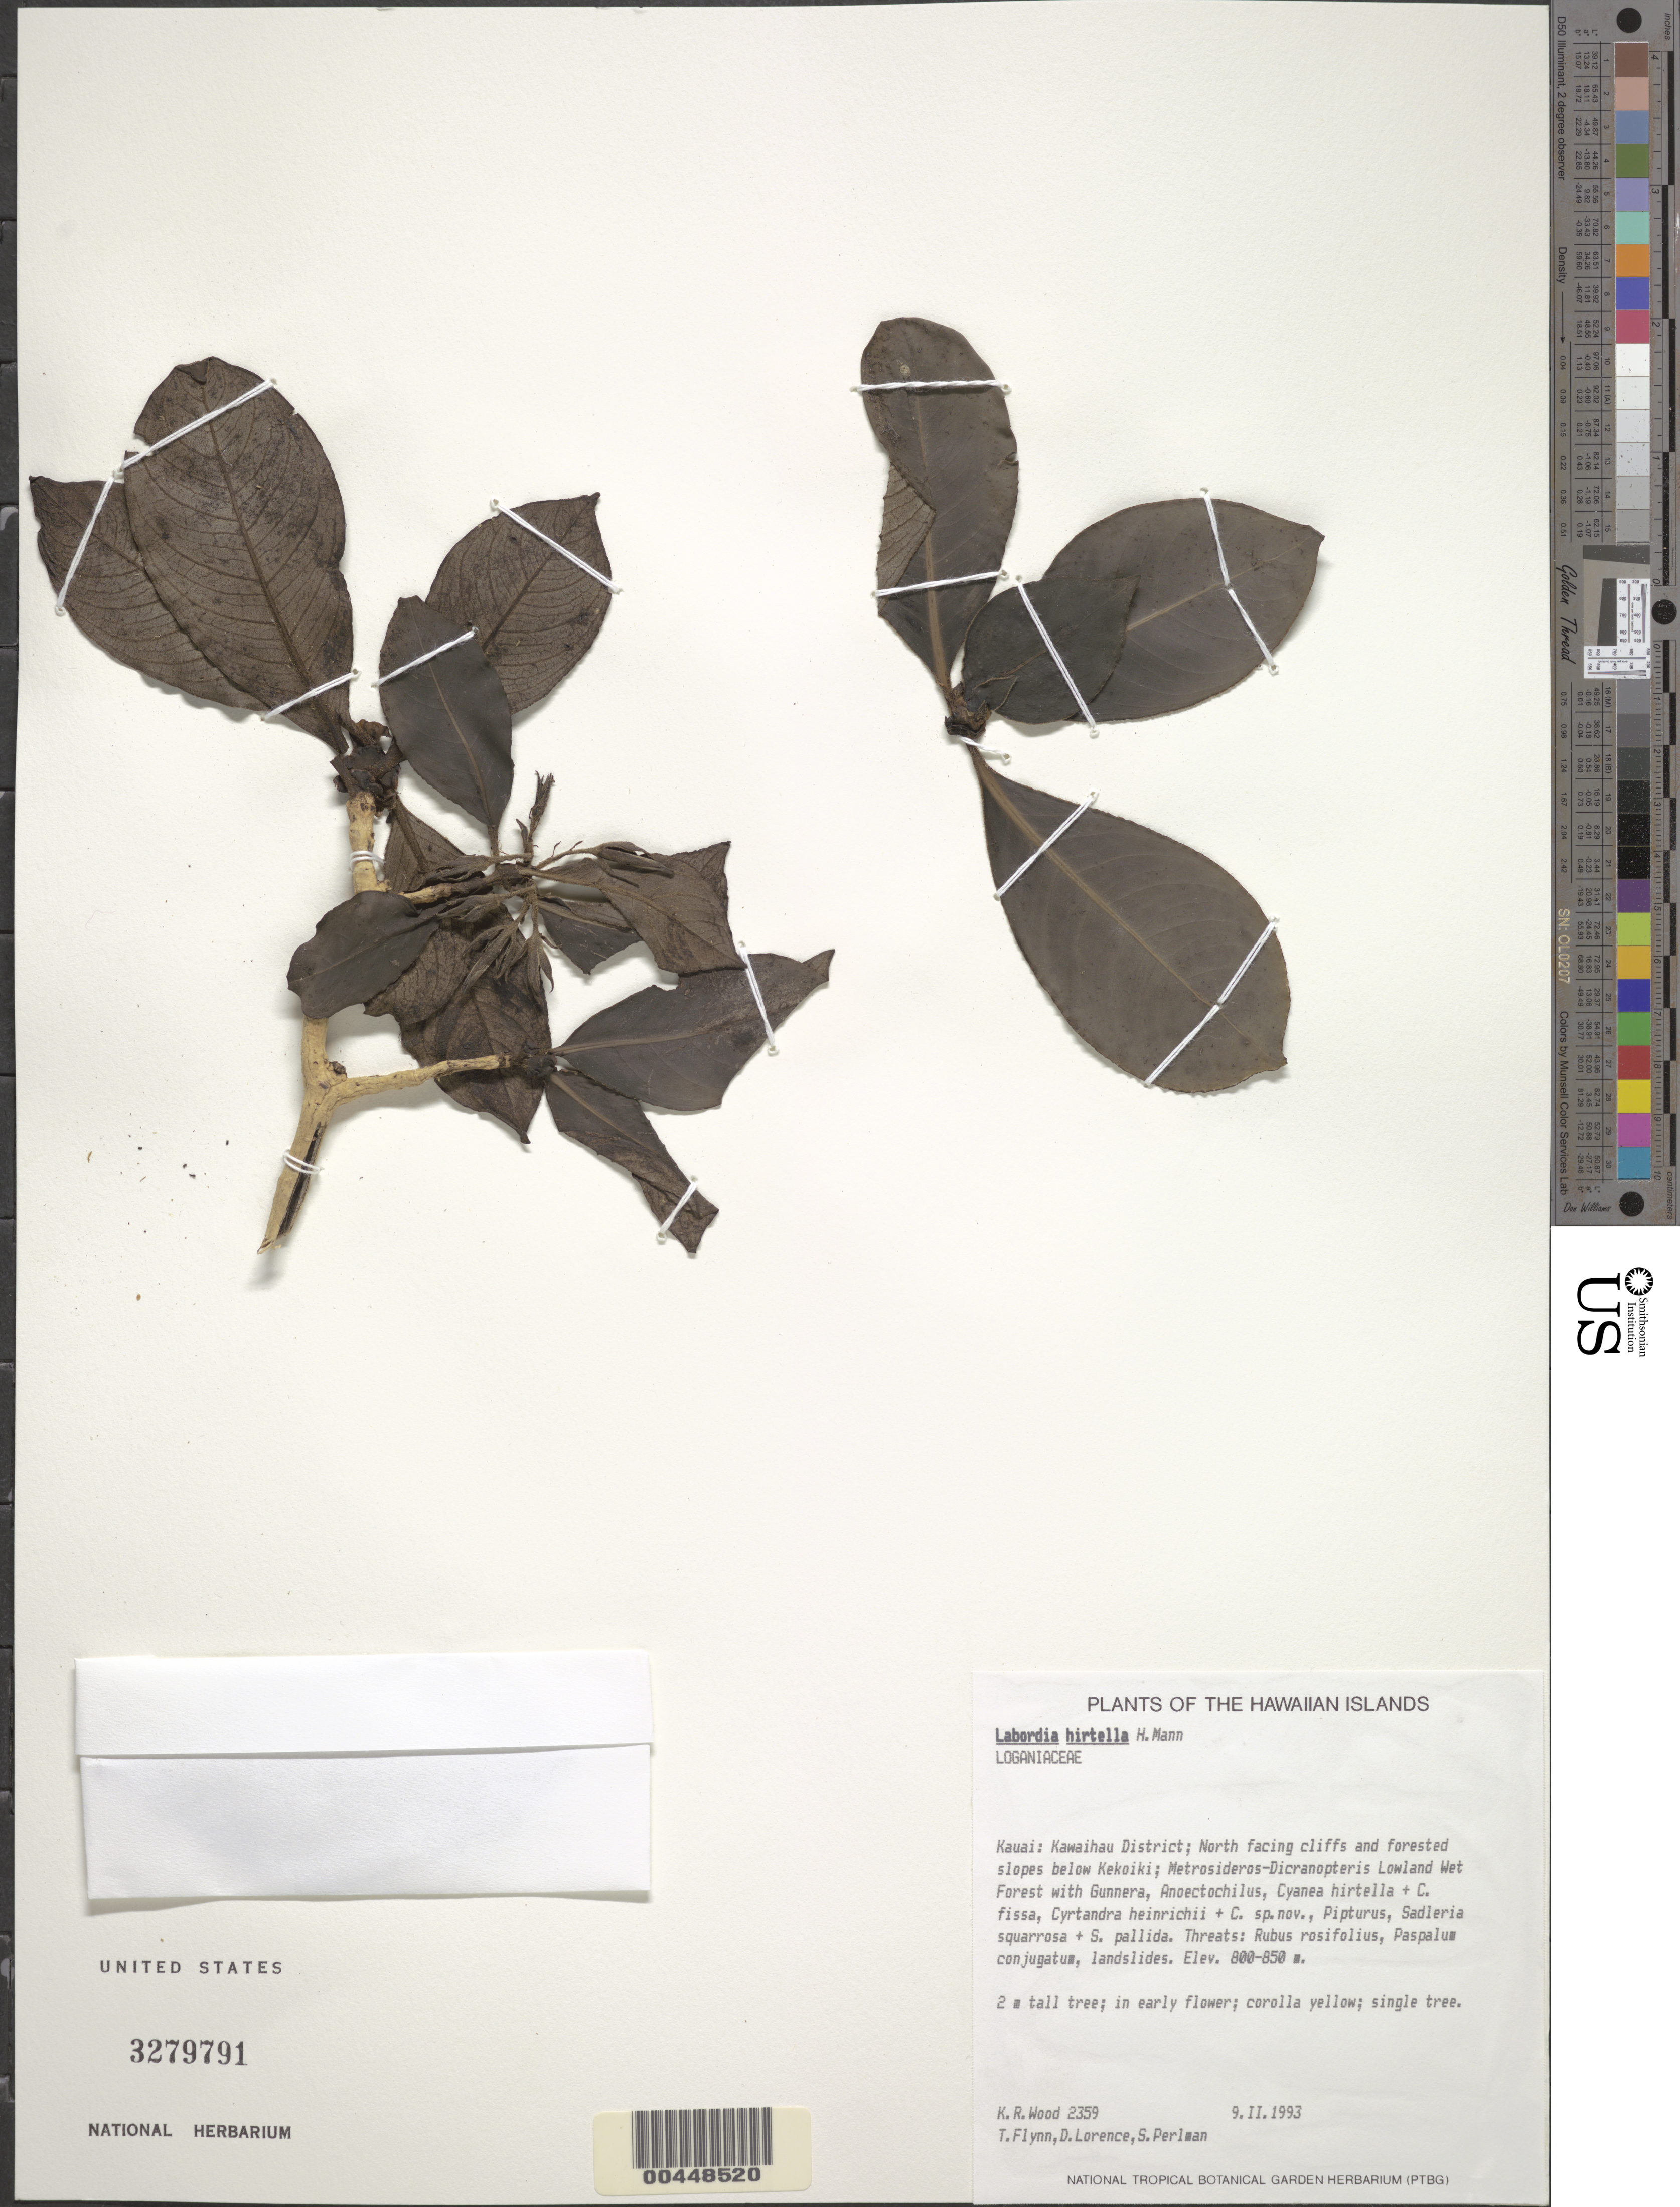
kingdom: Plantae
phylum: Tracheophyta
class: Magnoliopsida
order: Gentianales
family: Loganiaceae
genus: Geniostoma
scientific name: Geniostoma hirtellum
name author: (H. Mann) Byng & Christenh.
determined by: Wagner, W. L., (BOT), Smithsonian Institution - National Museum of Natural History (UNITED STATES)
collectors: K. R. Wood, T. W. Flynn, D. Lorence & S. P. Perlman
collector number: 2359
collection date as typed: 9 Feb 1993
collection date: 1993-02-09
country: United States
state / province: Hawaii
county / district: Kauai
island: Kaua'i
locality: Kawaihau Dist, N facing cliffs & slopes below Kekoiki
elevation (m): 800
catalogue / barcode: US 3279791